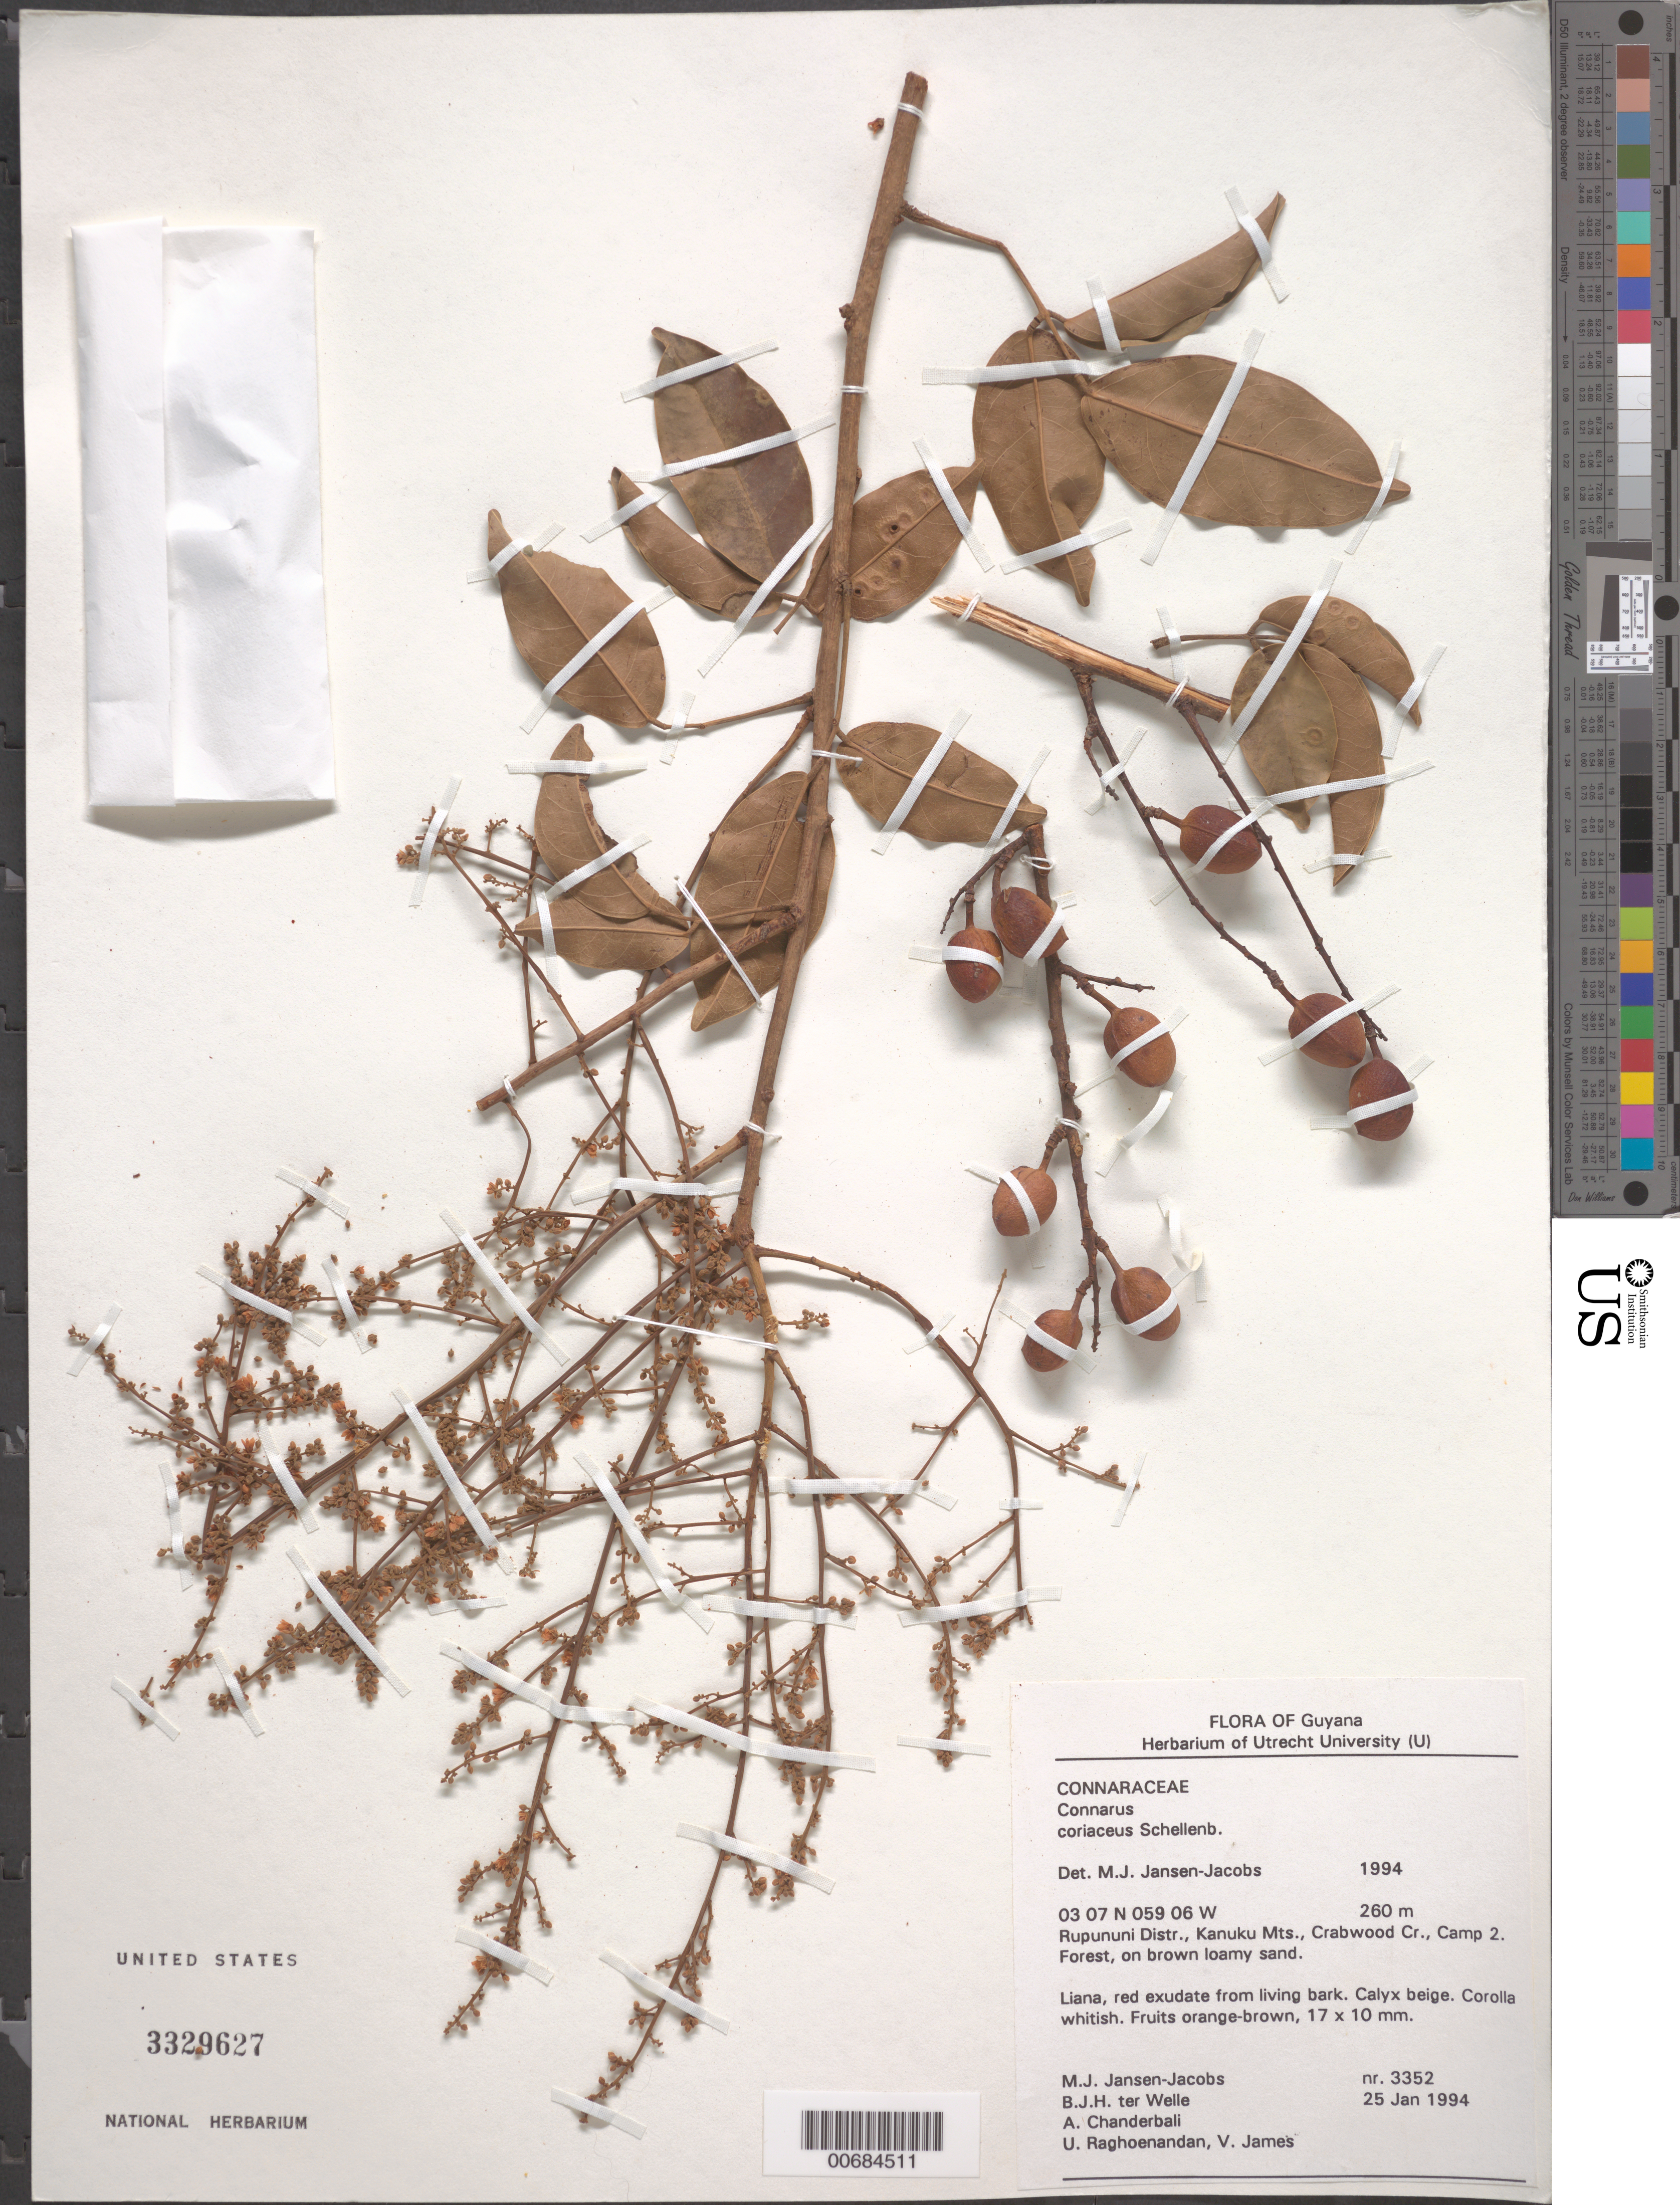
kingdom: Plantae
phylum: Tracheophyta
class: Magnoliopsida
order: Oxalidales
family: Connaraceae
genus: Connarus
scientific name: Connarus coriaceus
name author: G. Schellenb.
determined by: Jansen-Jacobs, M. J., (U), Nationaal Herbarium Nederland, Utrecht University branch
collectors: M. J. Jansen-Jacobs, B. Welle, A. S. Chanderbali, U. Raghoenandan & V. James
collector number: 3352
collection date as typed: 25-Jan-94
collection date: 1994-01-25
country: Guyana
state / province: U. Takutu-U. Essequibo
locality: Crabwood Cr., Camp 2, Kanuku Mts., Rupununi District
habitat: Forest, on brown loamy sand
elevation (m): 260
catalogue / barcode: US 3329627